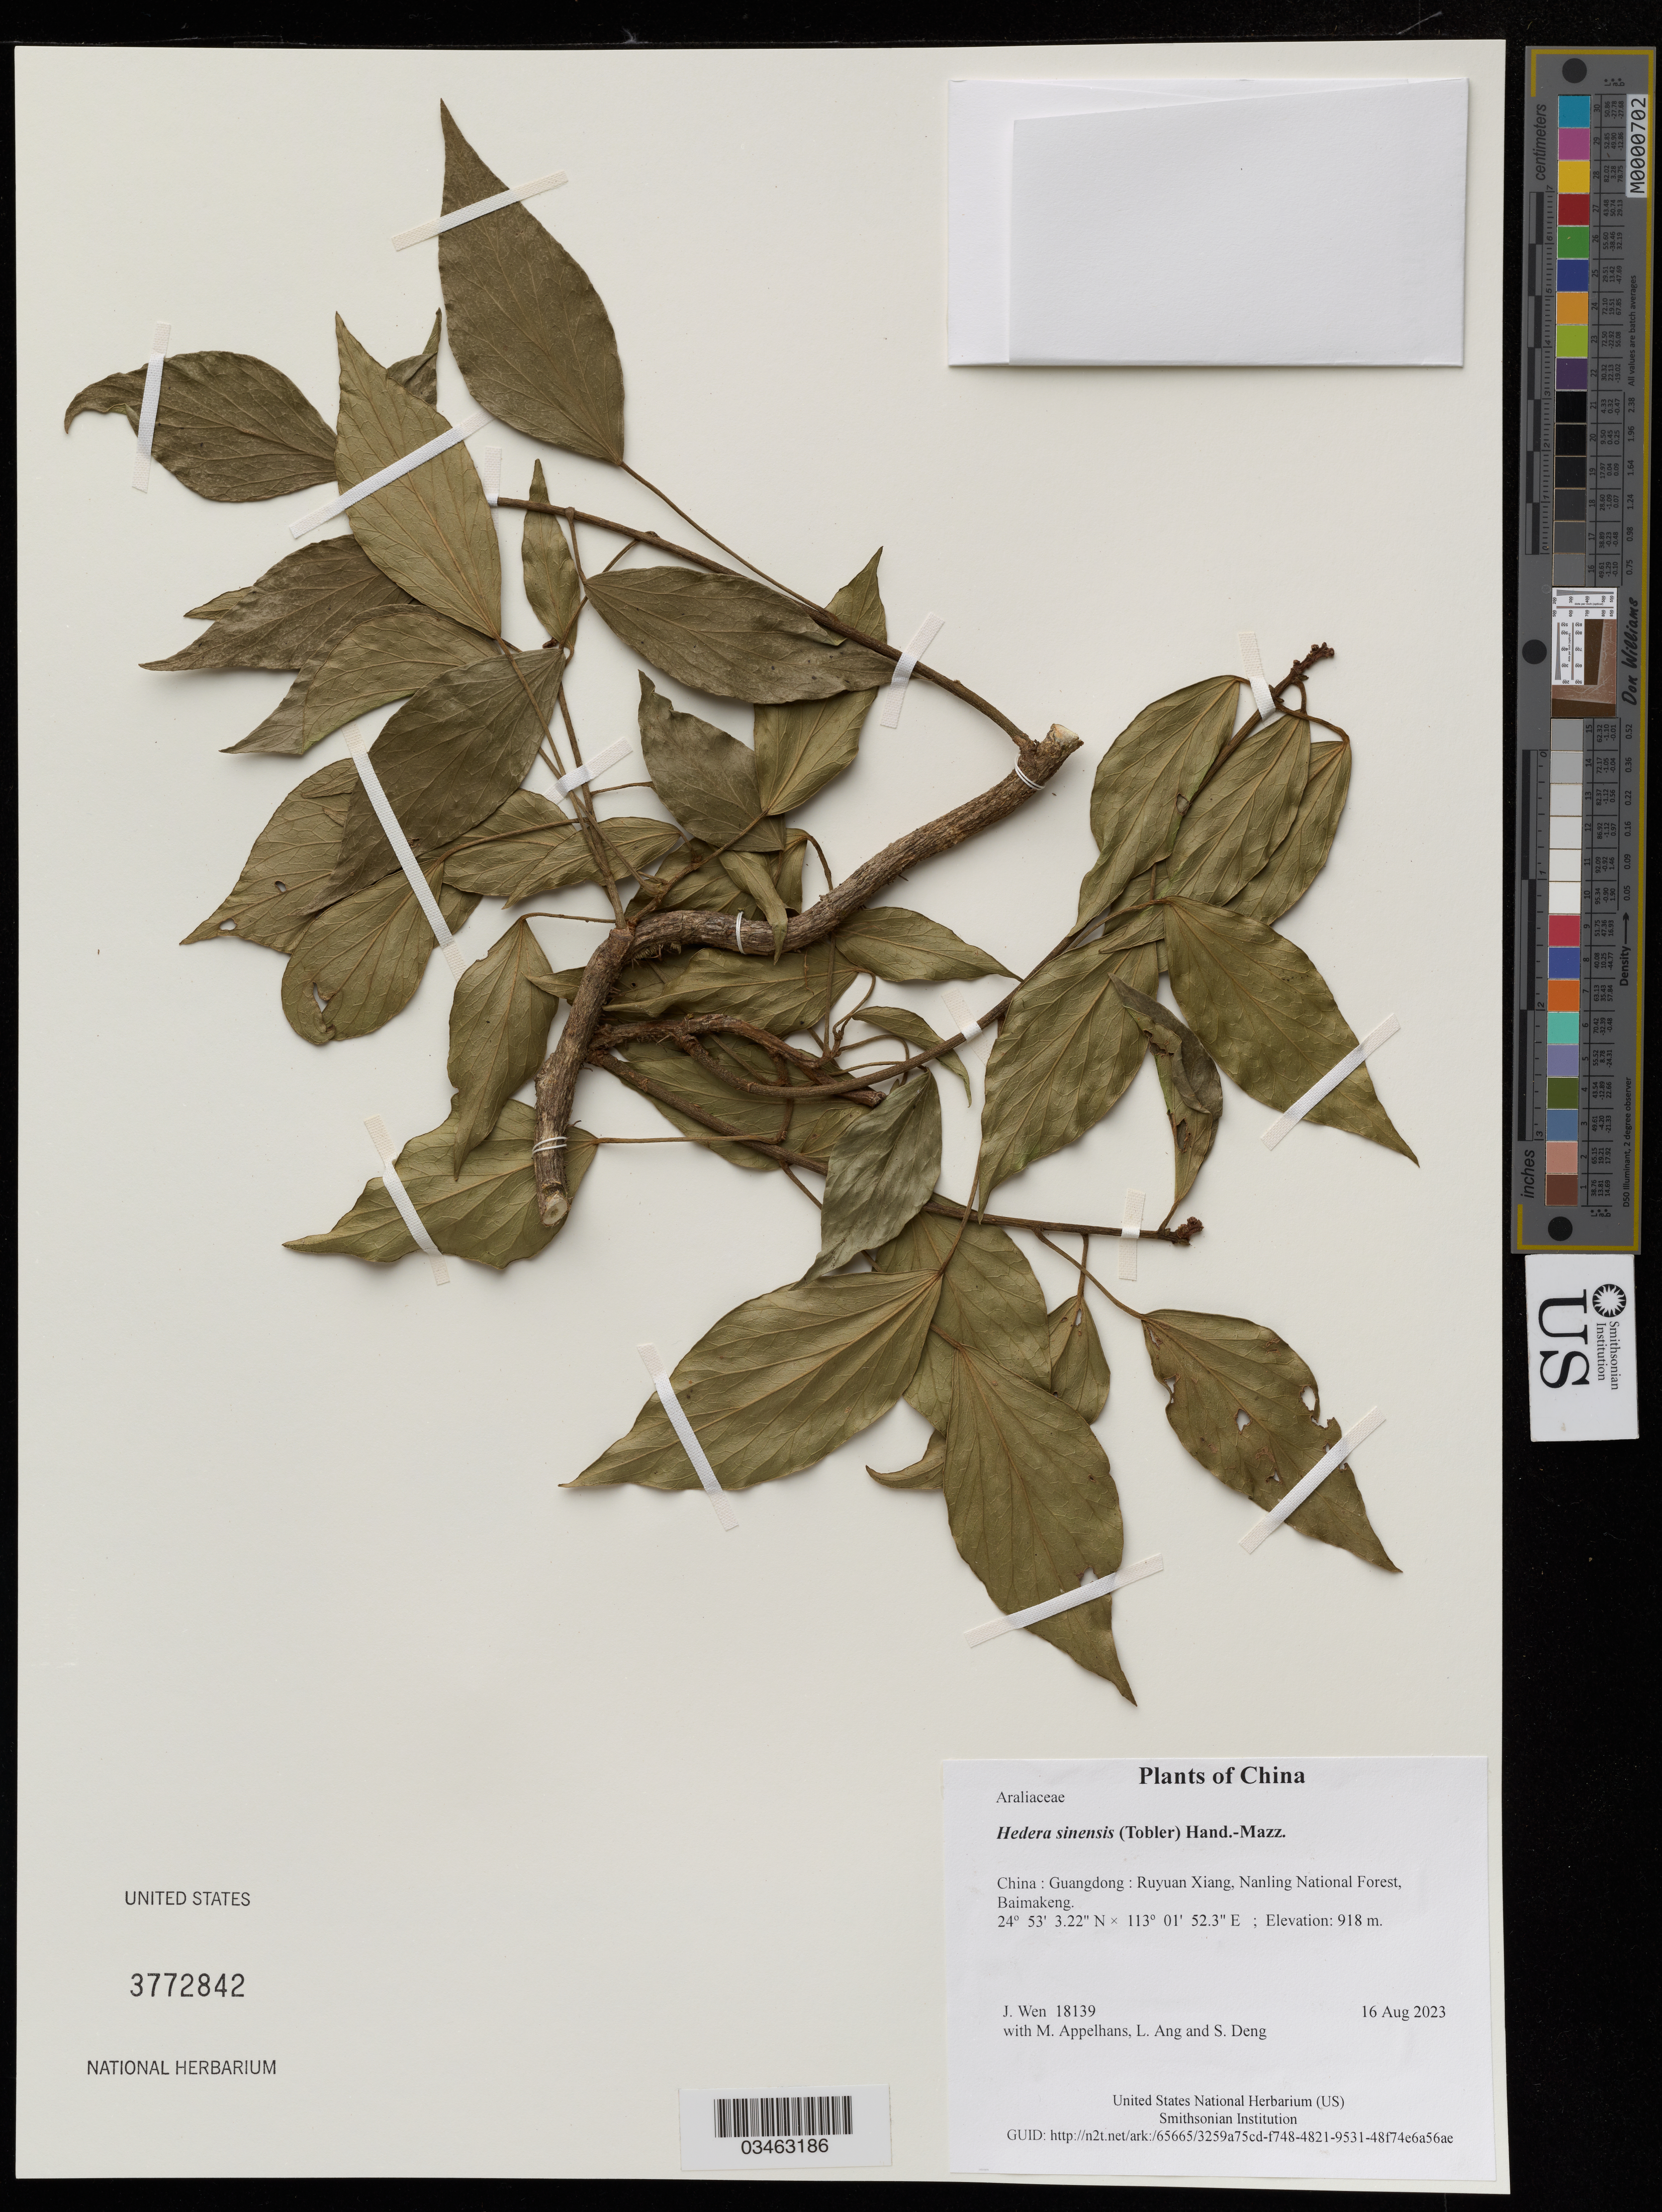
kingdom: Plantae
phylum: Tracheophyta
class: Magnoliopsida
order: Apiales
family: Araliaceae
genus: Hedera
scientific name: Hedera sinensis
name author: (Tobler) Hand.-Mazz.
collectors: J. Wen, M. Appelhans, L. Ang & S. Deng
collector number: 18139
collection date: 2023-08-16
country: China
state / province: Guangdong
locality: Ruyuan Xiang, Nanling National Forest, Baimakeng.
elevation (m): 918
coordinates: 24 53 03.22 N, 113 01 52.3 E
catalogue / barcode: US 3772842